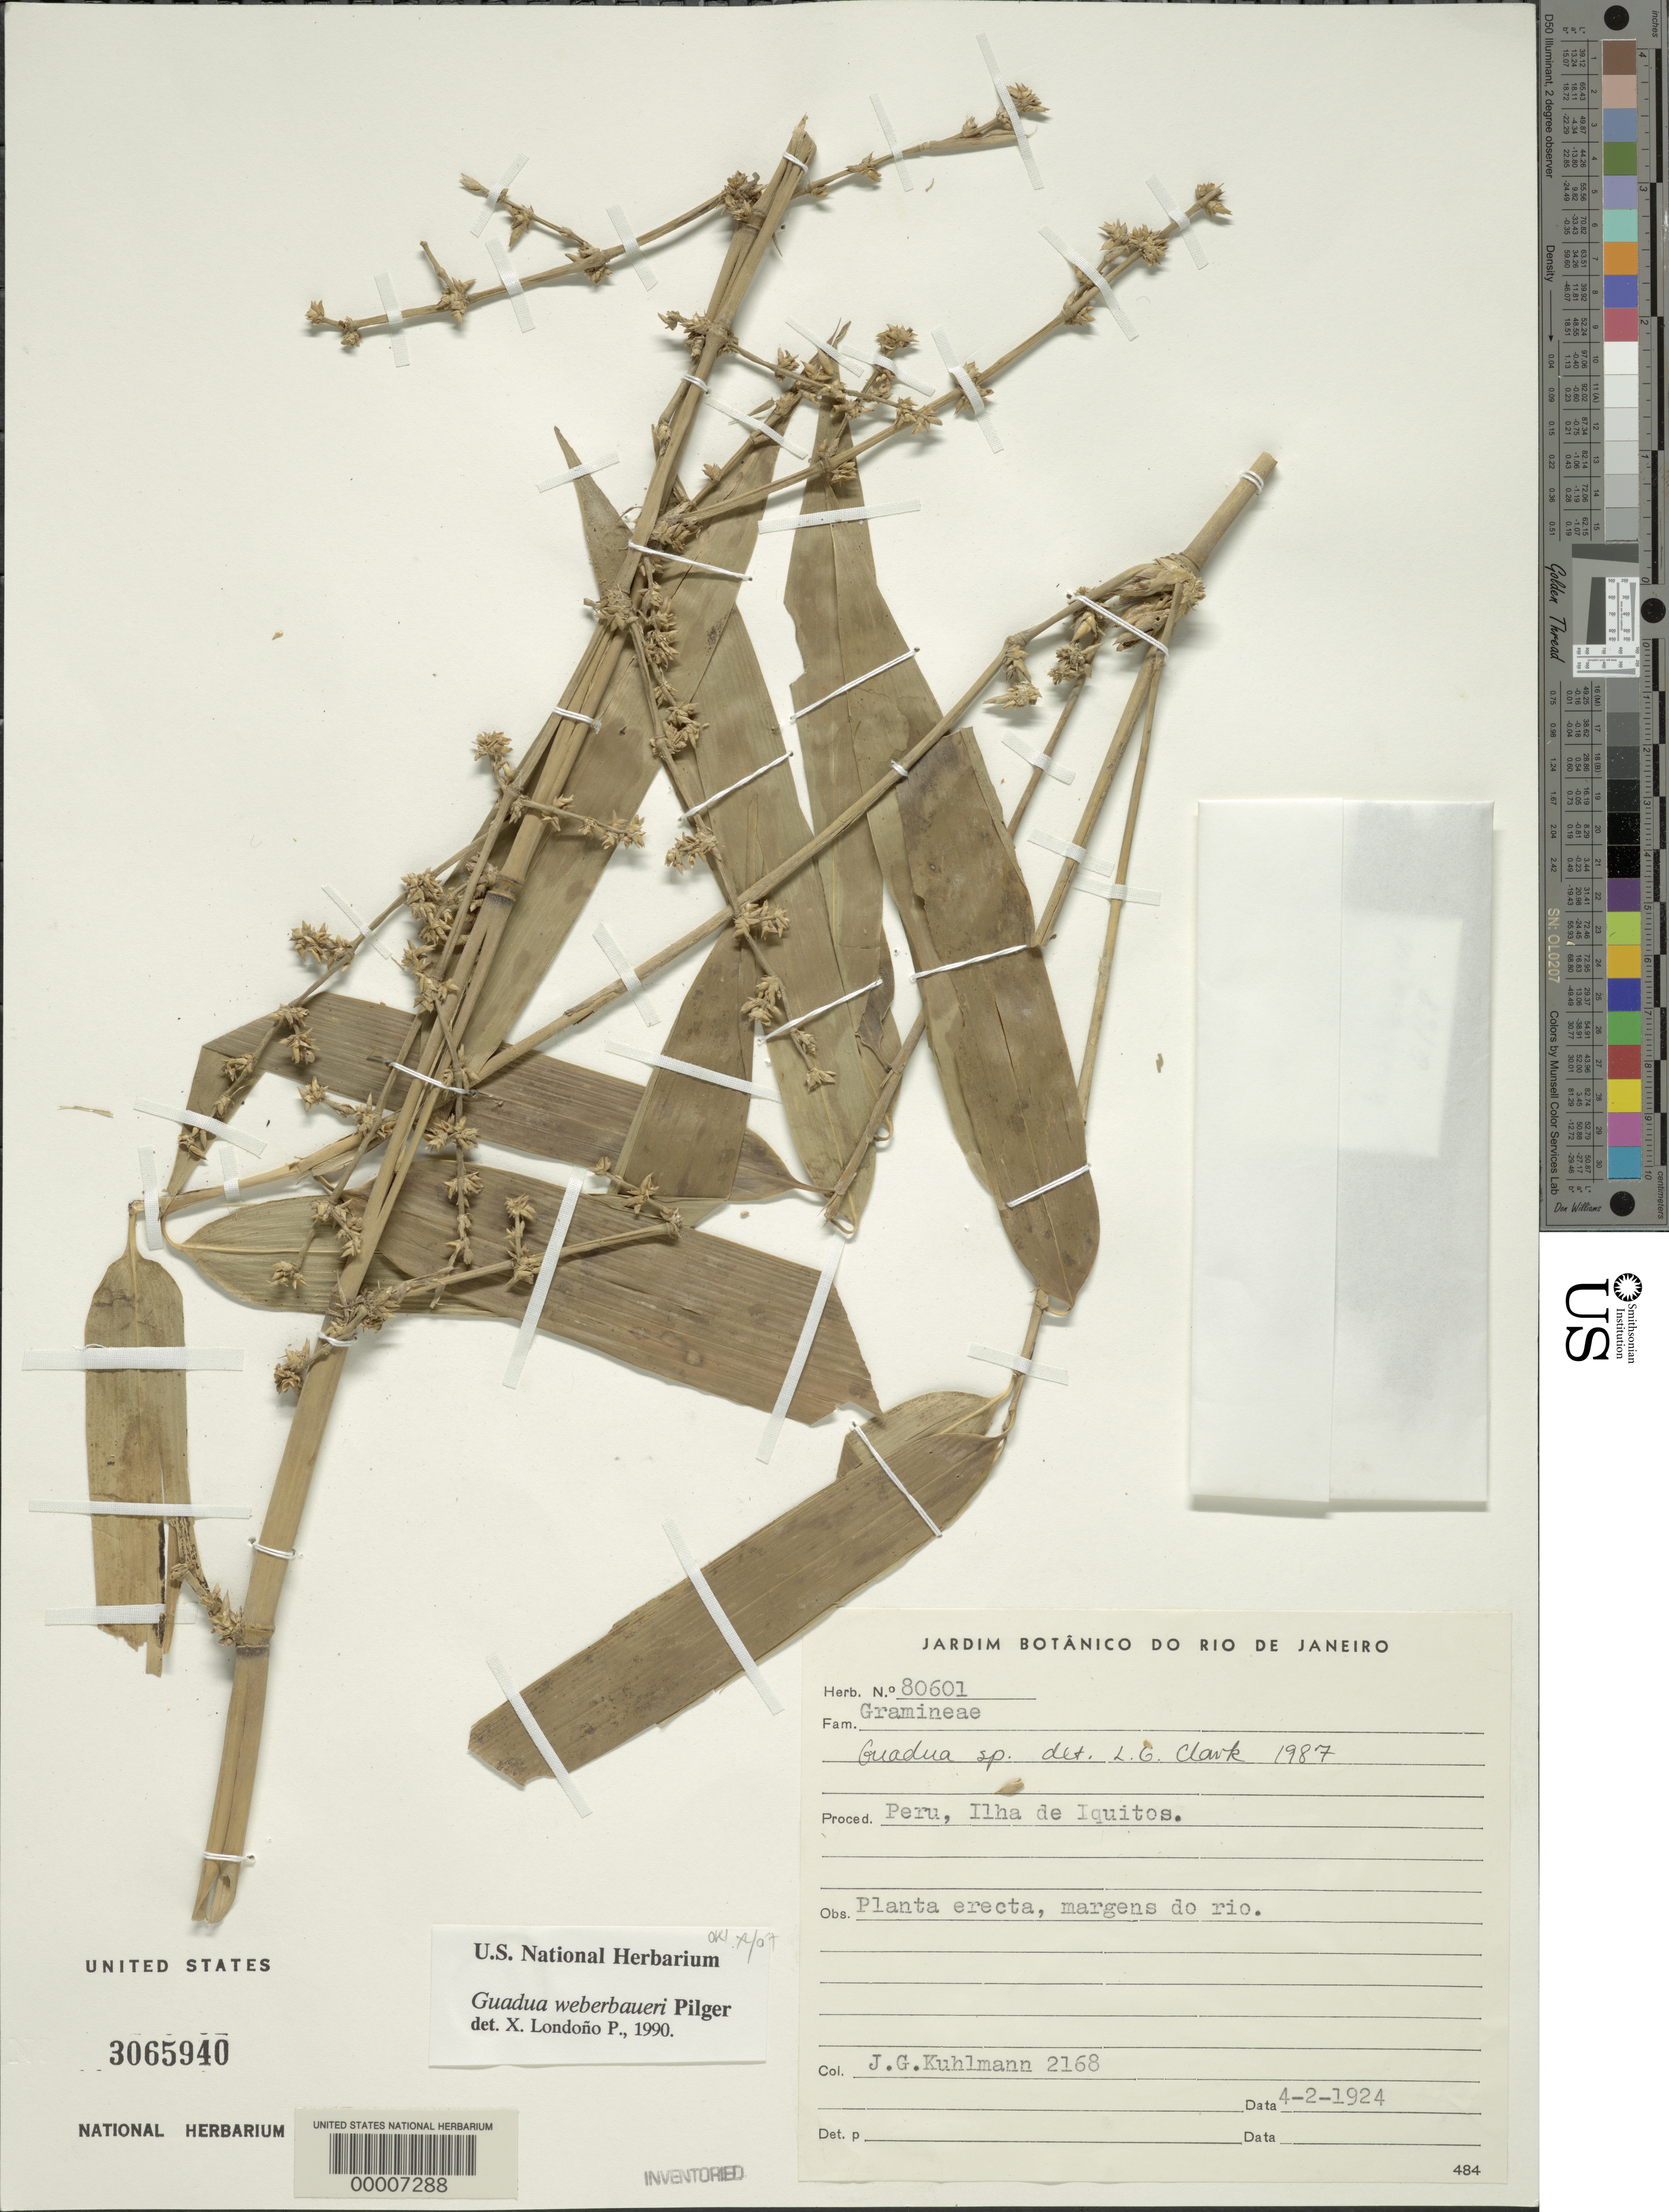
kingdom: Plantae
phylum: Tracheophyta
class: Liliopsida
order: Poales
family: Poaceae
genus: Guadua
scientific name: Guadua weberbaueri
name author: Pilg.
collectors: J. G. Kuhlmann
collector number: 2168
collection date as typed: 04 Feb 1924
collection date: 1924-02-04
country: Peru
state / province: Loreto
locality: Ilha de iquitos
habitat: River edge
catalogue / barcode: US 3065940